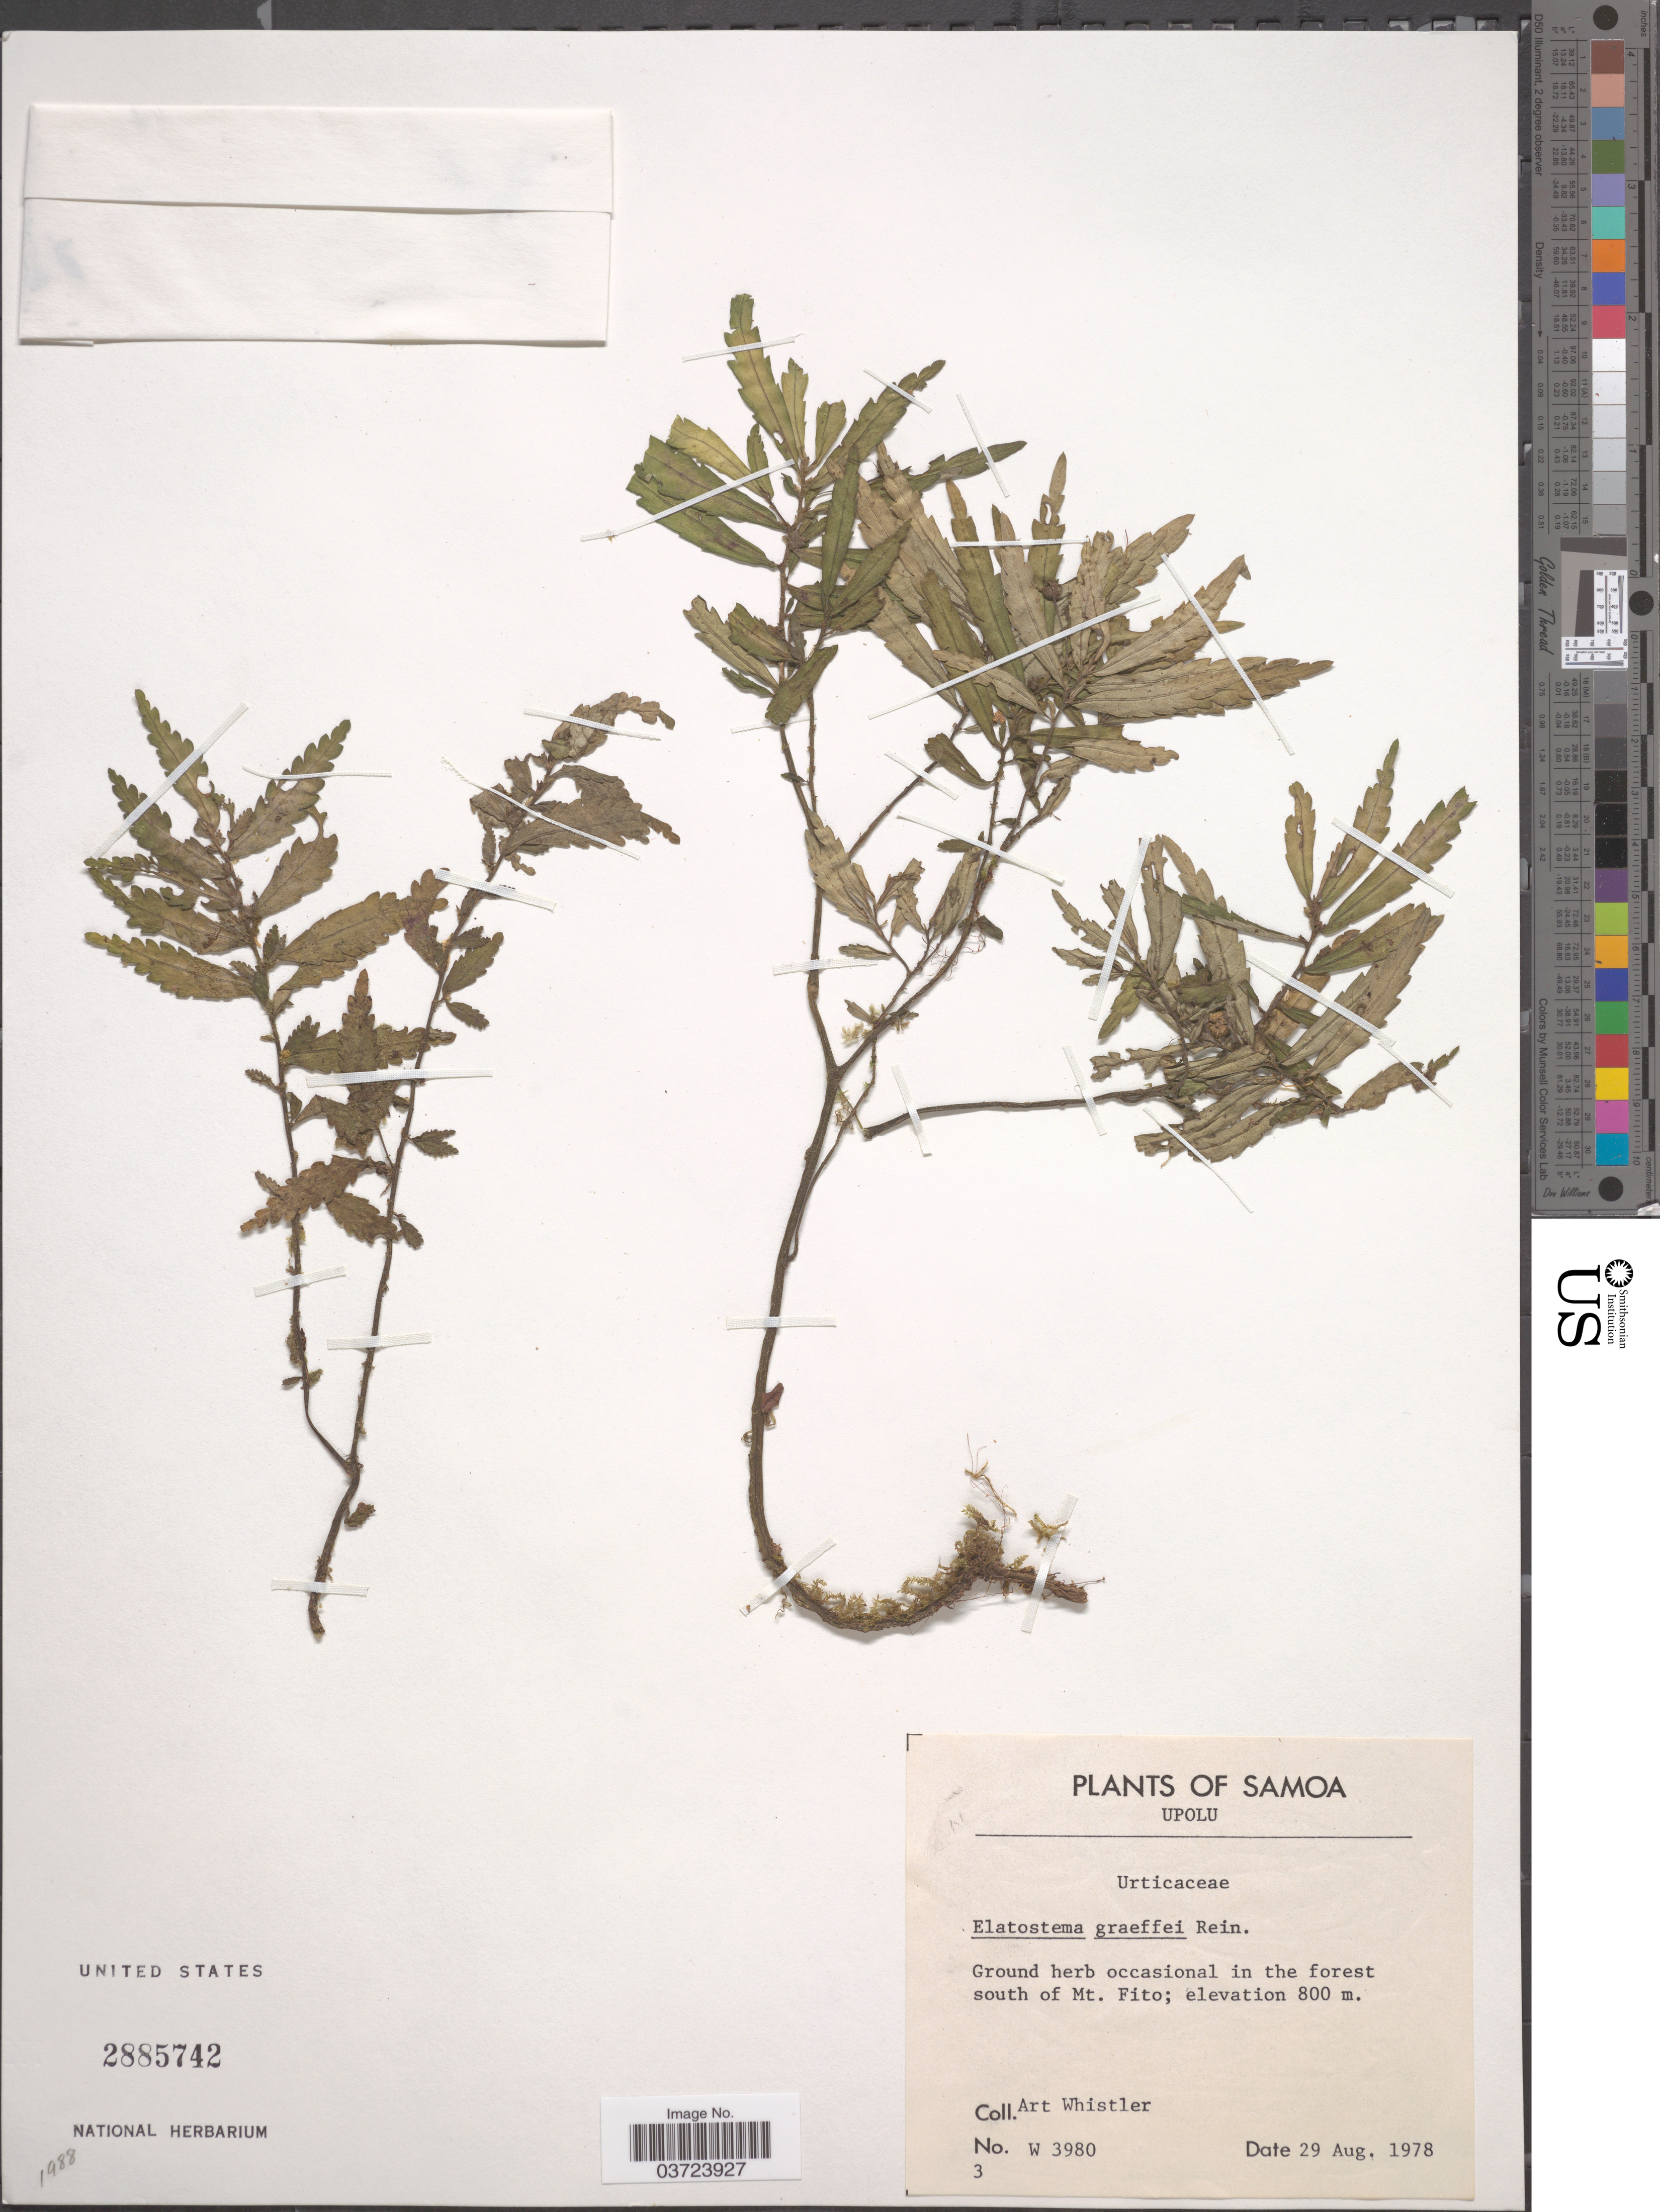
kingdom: Plantae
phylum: Tracheophyta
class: Magnoliopsida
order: Rosales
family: Urticaceae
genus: Elatostema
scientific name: Elatostema graeffei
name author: Reinecke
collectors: A. Whistler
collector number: W3980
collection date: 1978-08-29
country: Samoa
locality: Samoa. Upolu. Ground herb occasional in the forest south of Mt. Fito.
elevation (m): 800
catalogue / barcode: US 2885742